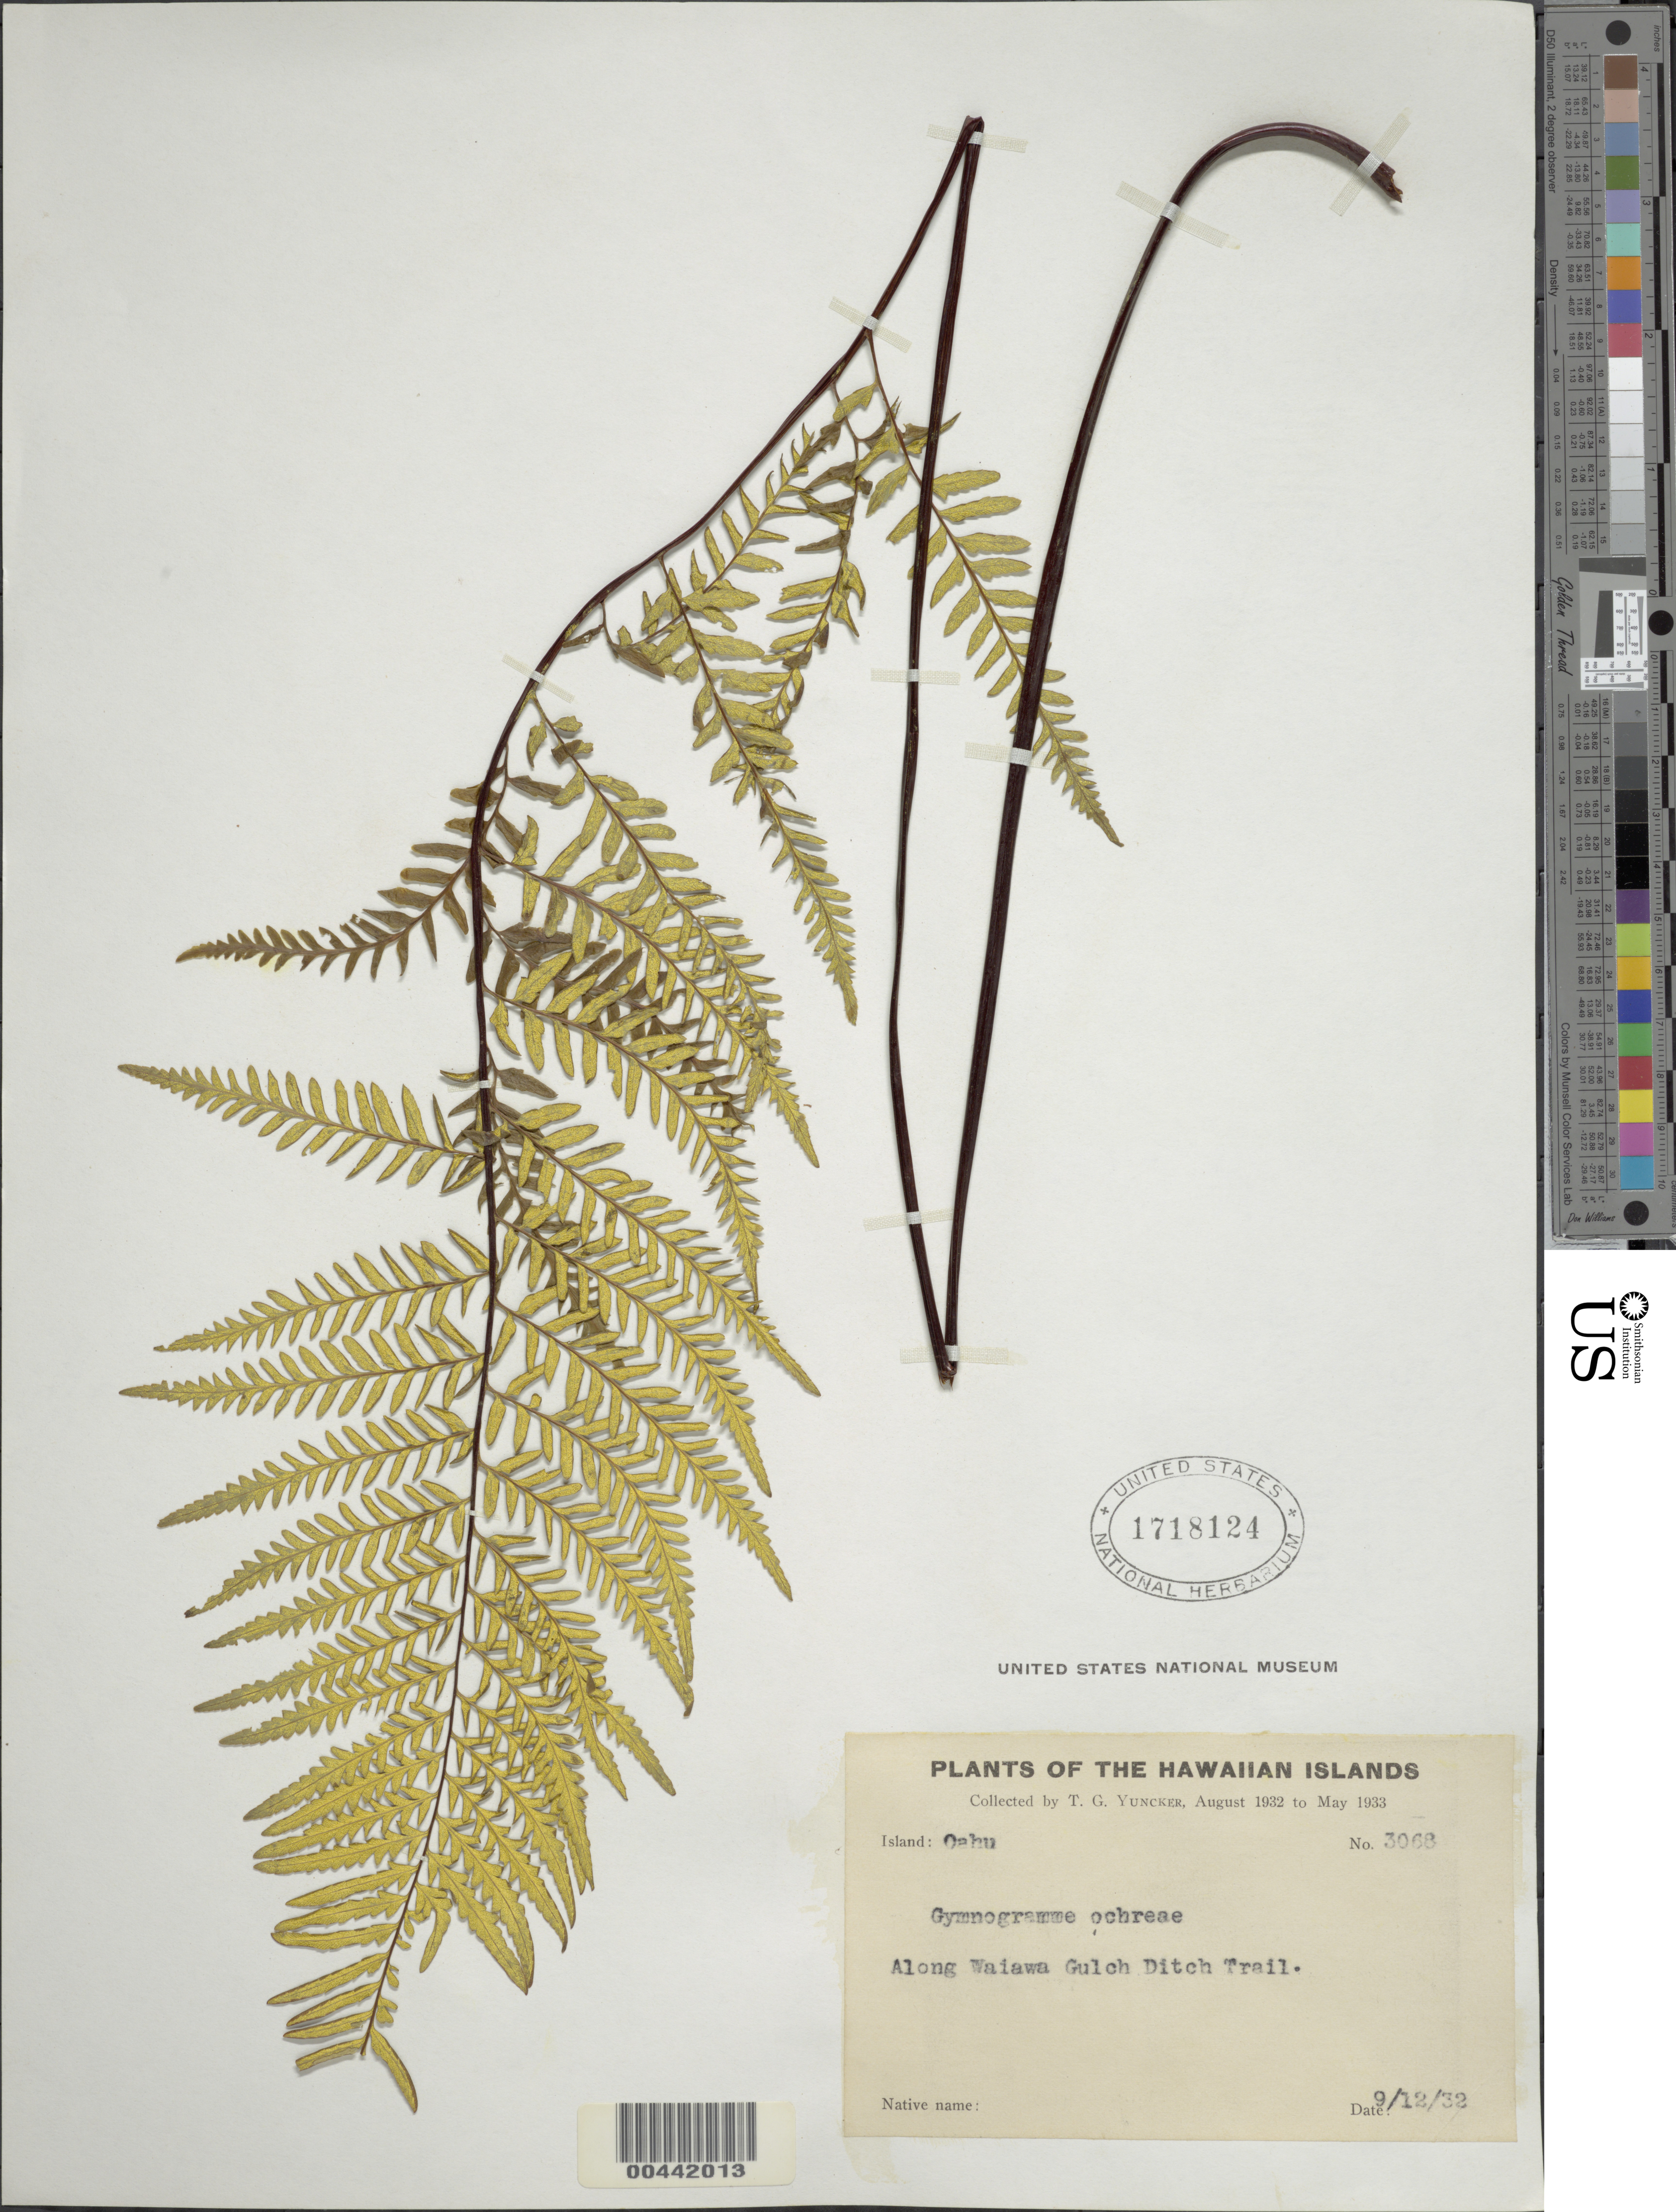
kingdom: Plantae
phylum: Tracheophyta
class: Polypodiopsida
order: Polypodiales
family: Pteridaceae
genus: Pityrogramma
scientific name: Pityrogramma austroamericana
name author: Domin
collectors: T. G. Yuncker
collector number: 3068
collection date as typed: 12 Sep 1932 or 9 Dec 1932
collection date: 1932-09-12 or 1932-12-09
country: United States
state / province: Hawaii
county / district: Honolulu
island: Oahu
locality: Along Waiawa Gulch Ditch Trail.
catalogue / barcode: US 1718124